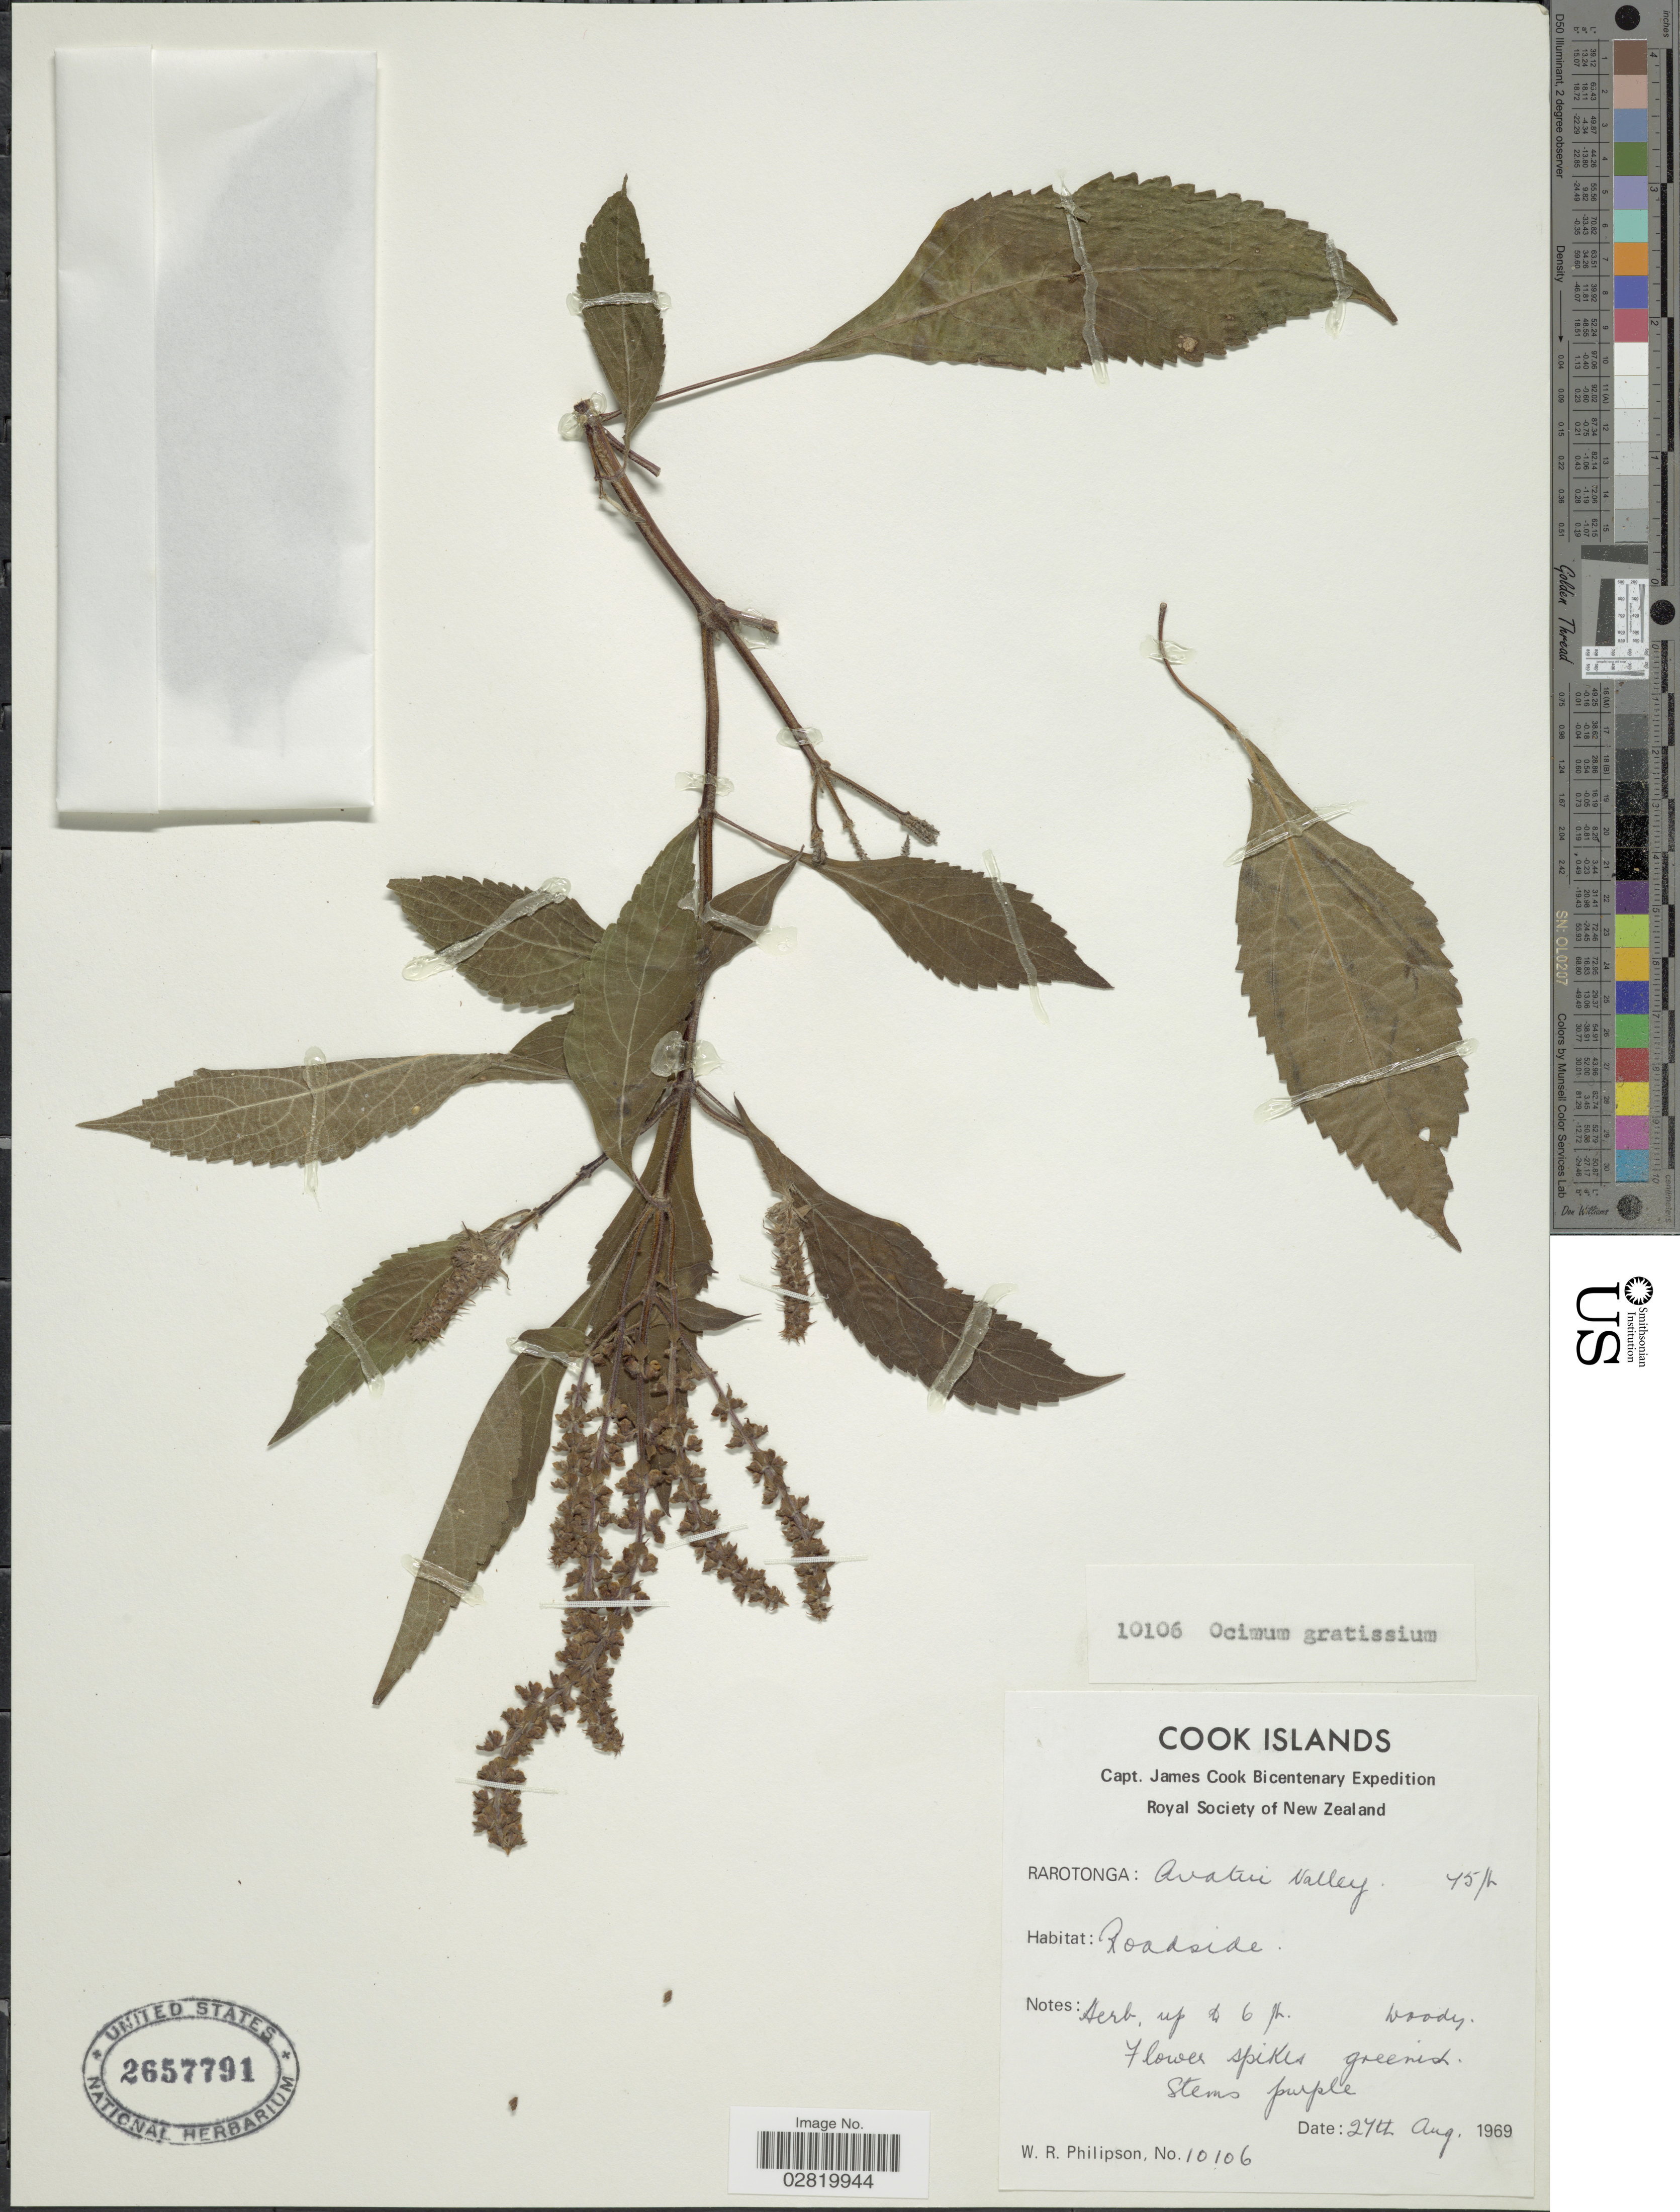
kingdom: Plantae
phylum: Tracheophyta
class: Magnoliopsida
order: Lamiales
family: Lamiaceae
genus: Ocimum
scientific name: Ocimum gratissimum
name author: L.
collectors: W. R. Philipson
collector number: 10106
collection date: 1969-08-27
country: Cook Islands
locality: Rarotonga: Avatui [interpreted] Valley.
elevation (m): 14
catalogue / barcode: US 2657791